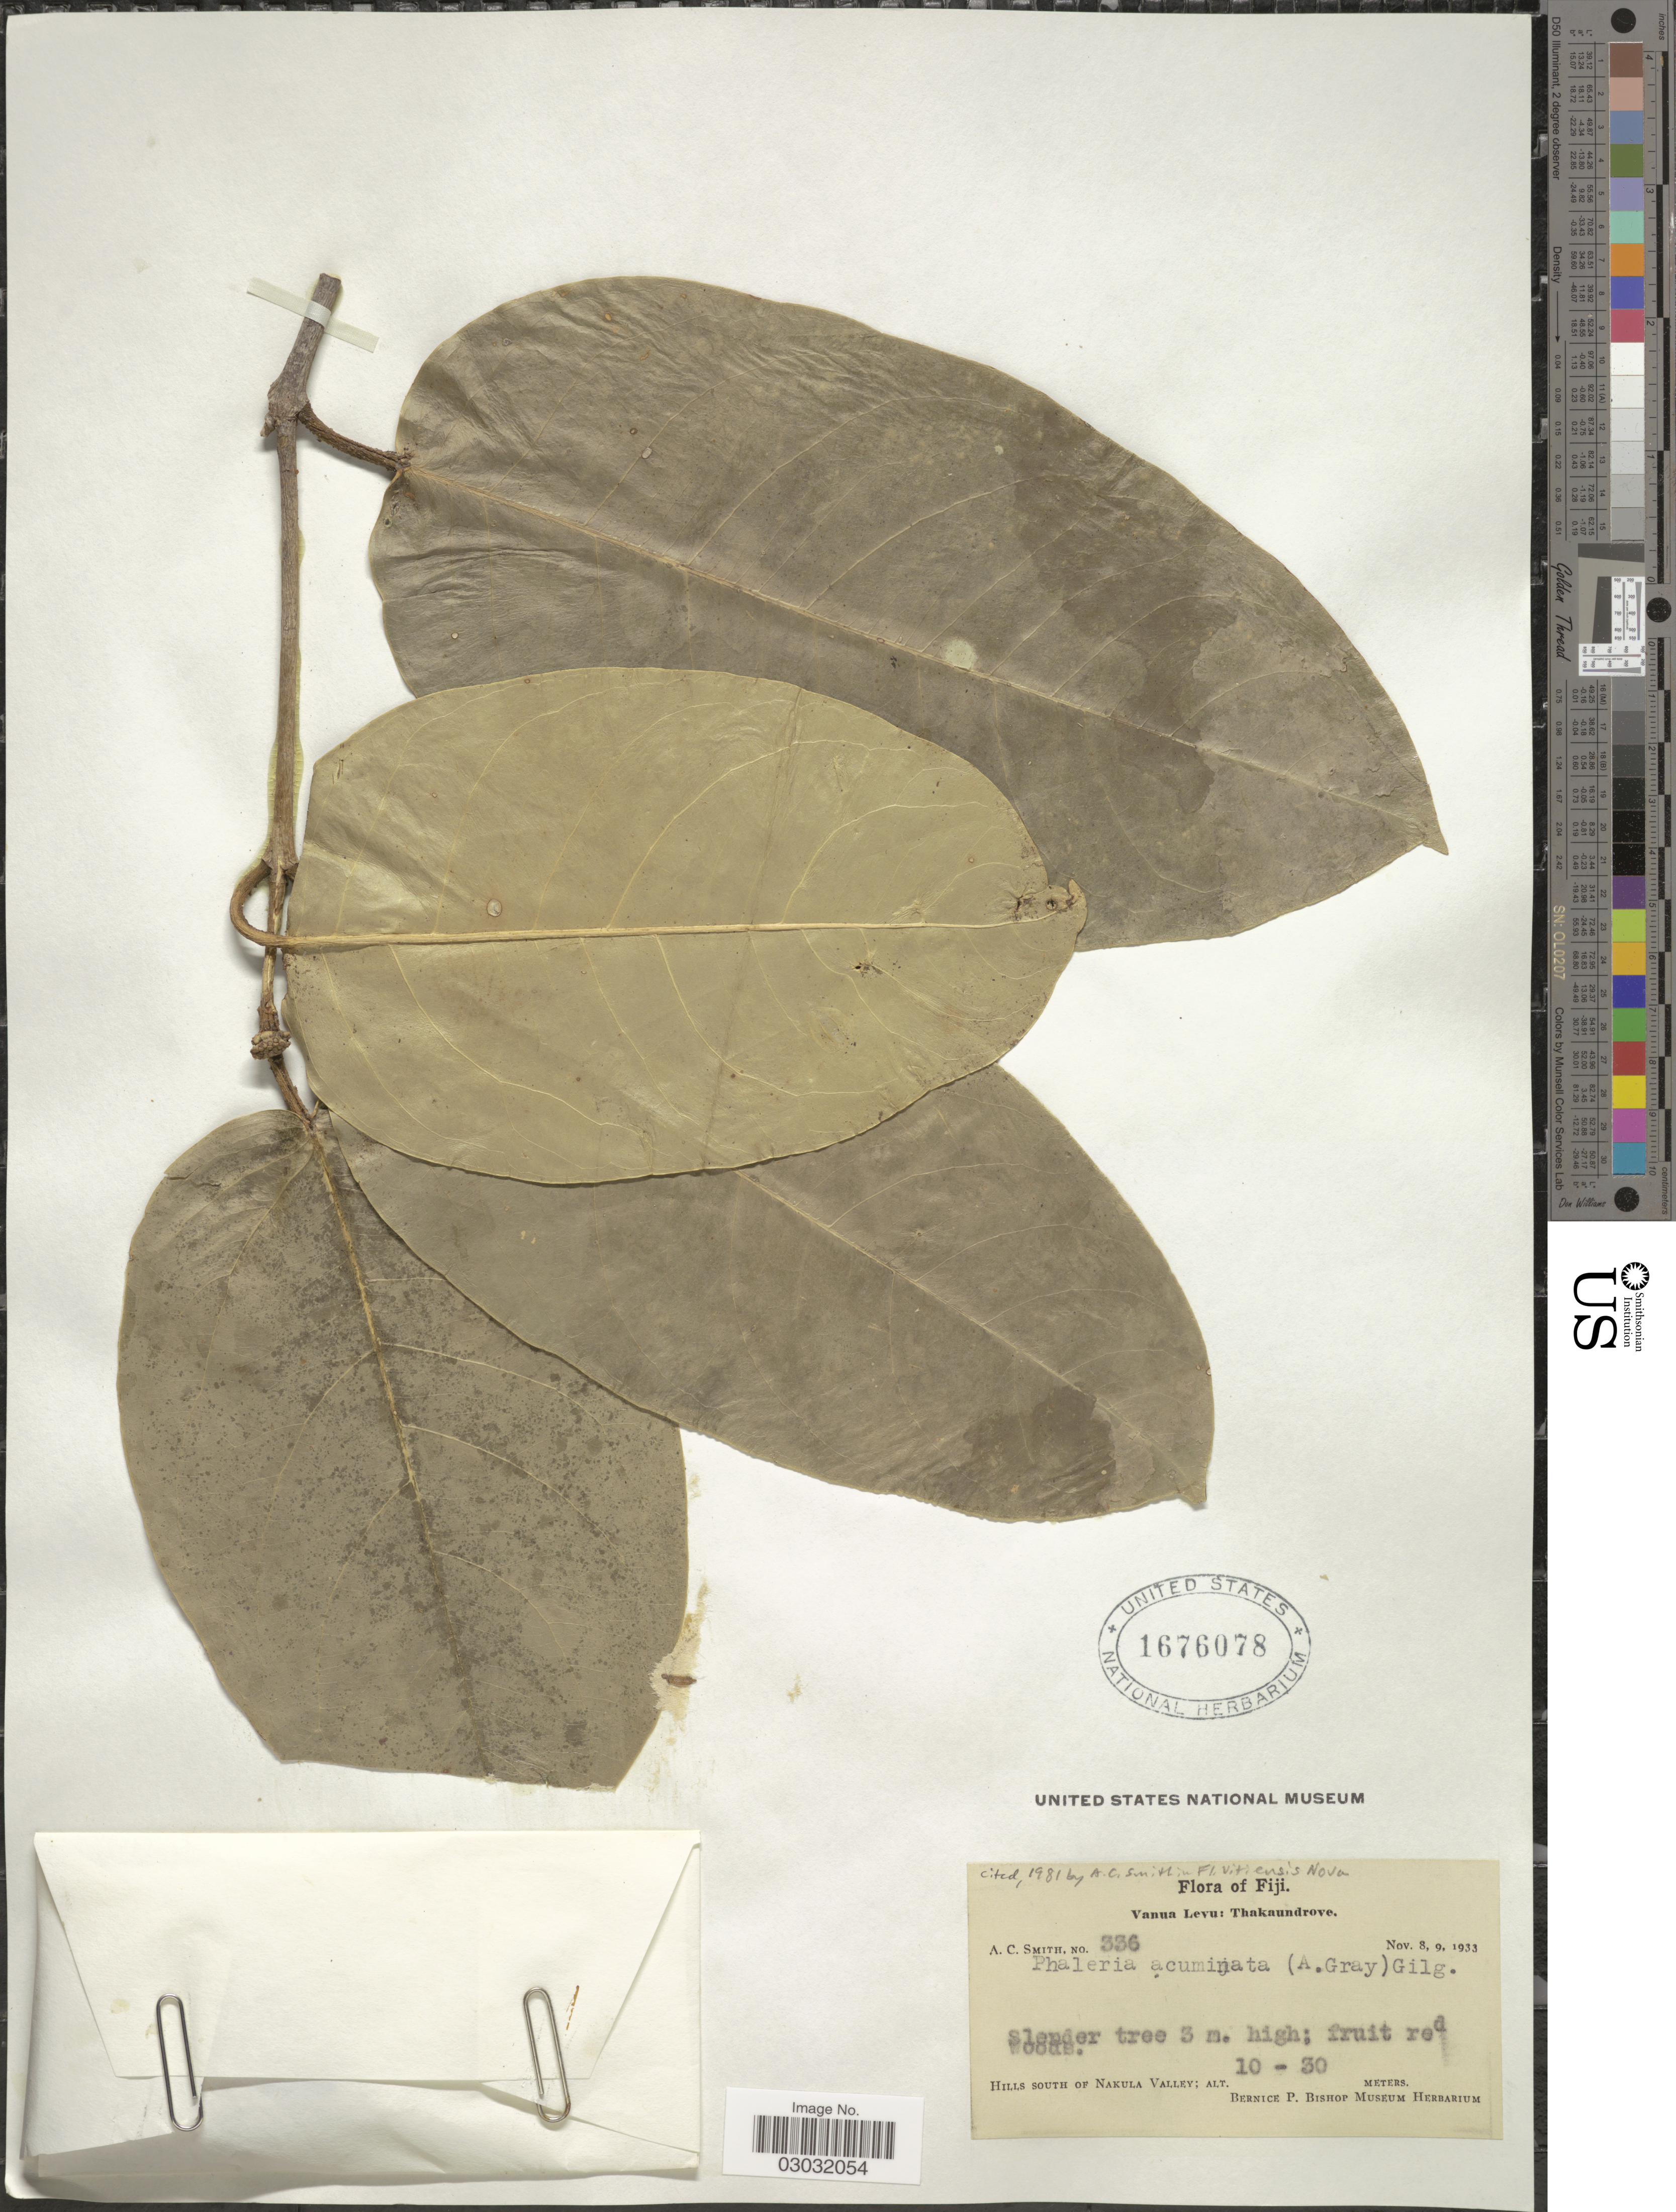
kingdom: Plantae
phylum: Tracheophyta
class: Magnoliopsida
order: Malvales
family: Thymelaeaceae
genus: Phaleria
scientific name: Phaleria acuminata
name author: (A. Gray) Gilg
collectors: A. C. Smith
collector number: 336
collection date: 1933-11-08/1933-11-09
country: Fiji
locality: Vanua Levu: Thakaundrove, Hills south of Nakula Valley.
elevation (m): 10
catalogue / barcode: US 1676078